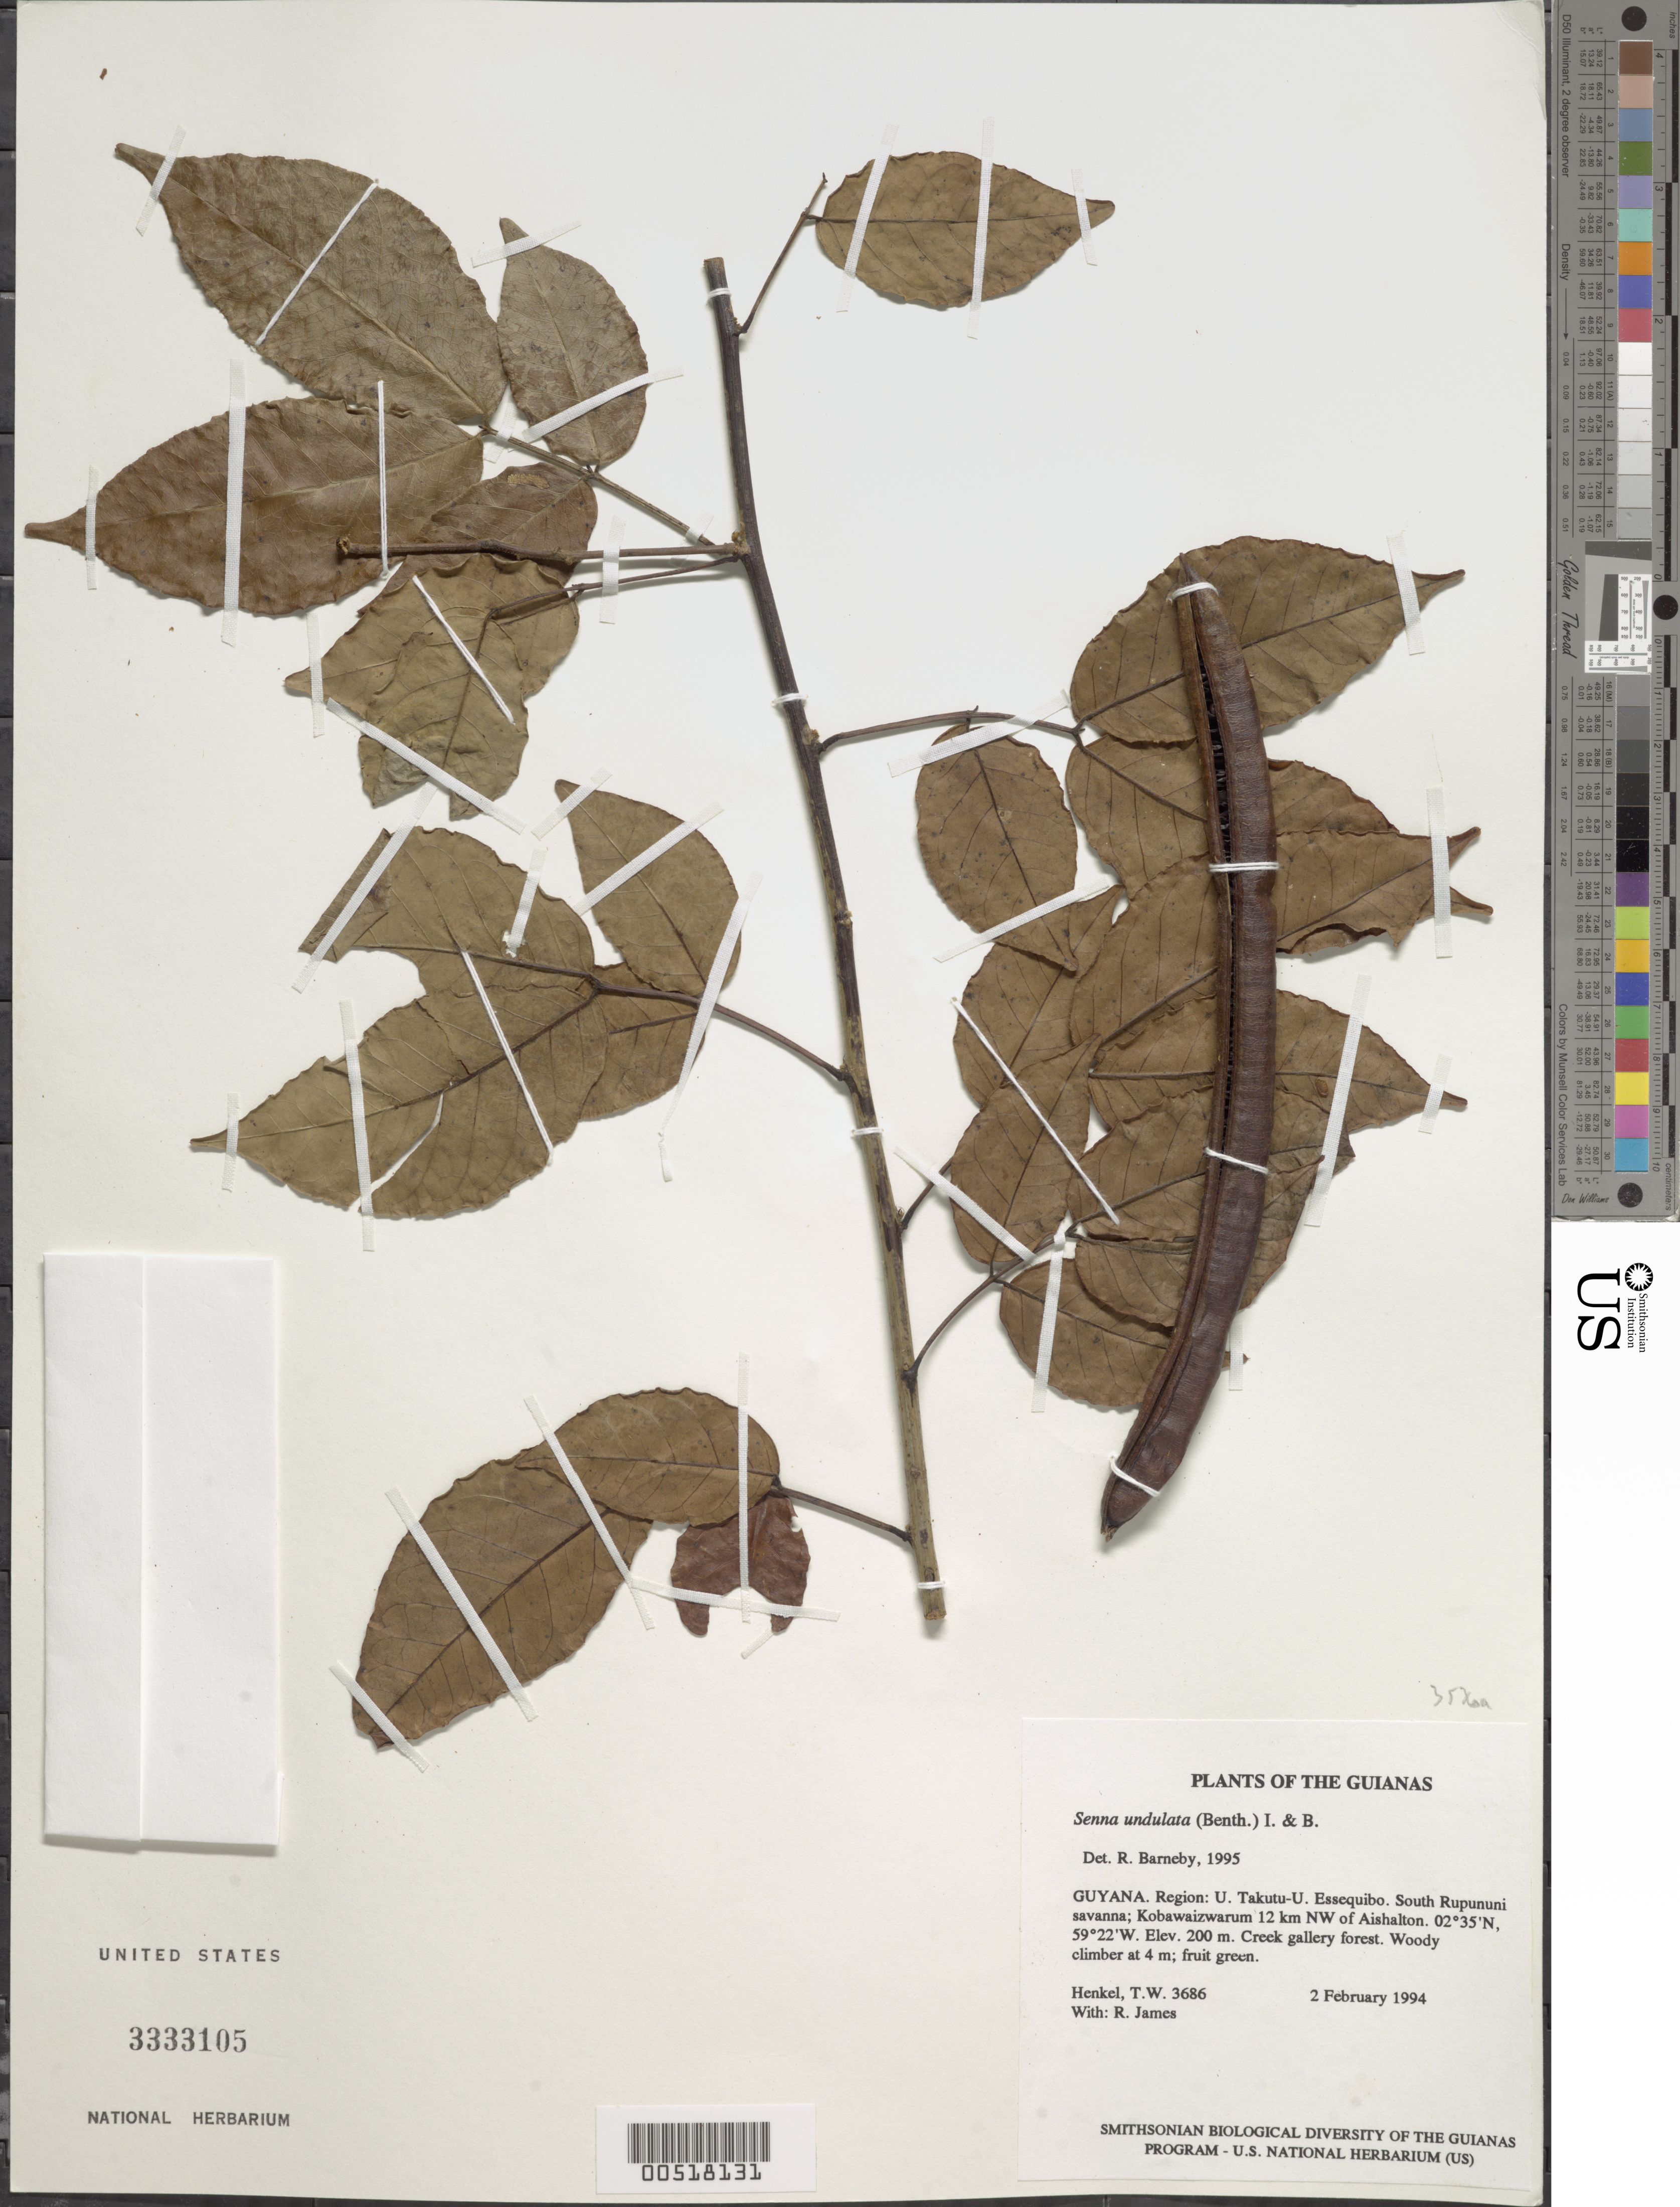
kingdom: Plantae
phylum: Tracheophyta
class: Magnoliopsida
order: Fabales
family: Fabaceae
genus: Senna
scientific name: Senna undulata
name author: (Benth.) H.S. Irwin & Barneby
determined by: Barneby, Rupert C., (NY)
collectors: T. Henkel & R. James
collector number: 3686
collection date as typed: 2 February 1994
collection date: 1994-02-02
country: Guyana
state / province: U. Takutu-U. Essequibo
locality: South Rupununi savanna; Kobawaizwarum 12 km NW of Aishalton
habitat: Creek gallery forest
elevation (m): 200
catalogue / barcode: US 3333105